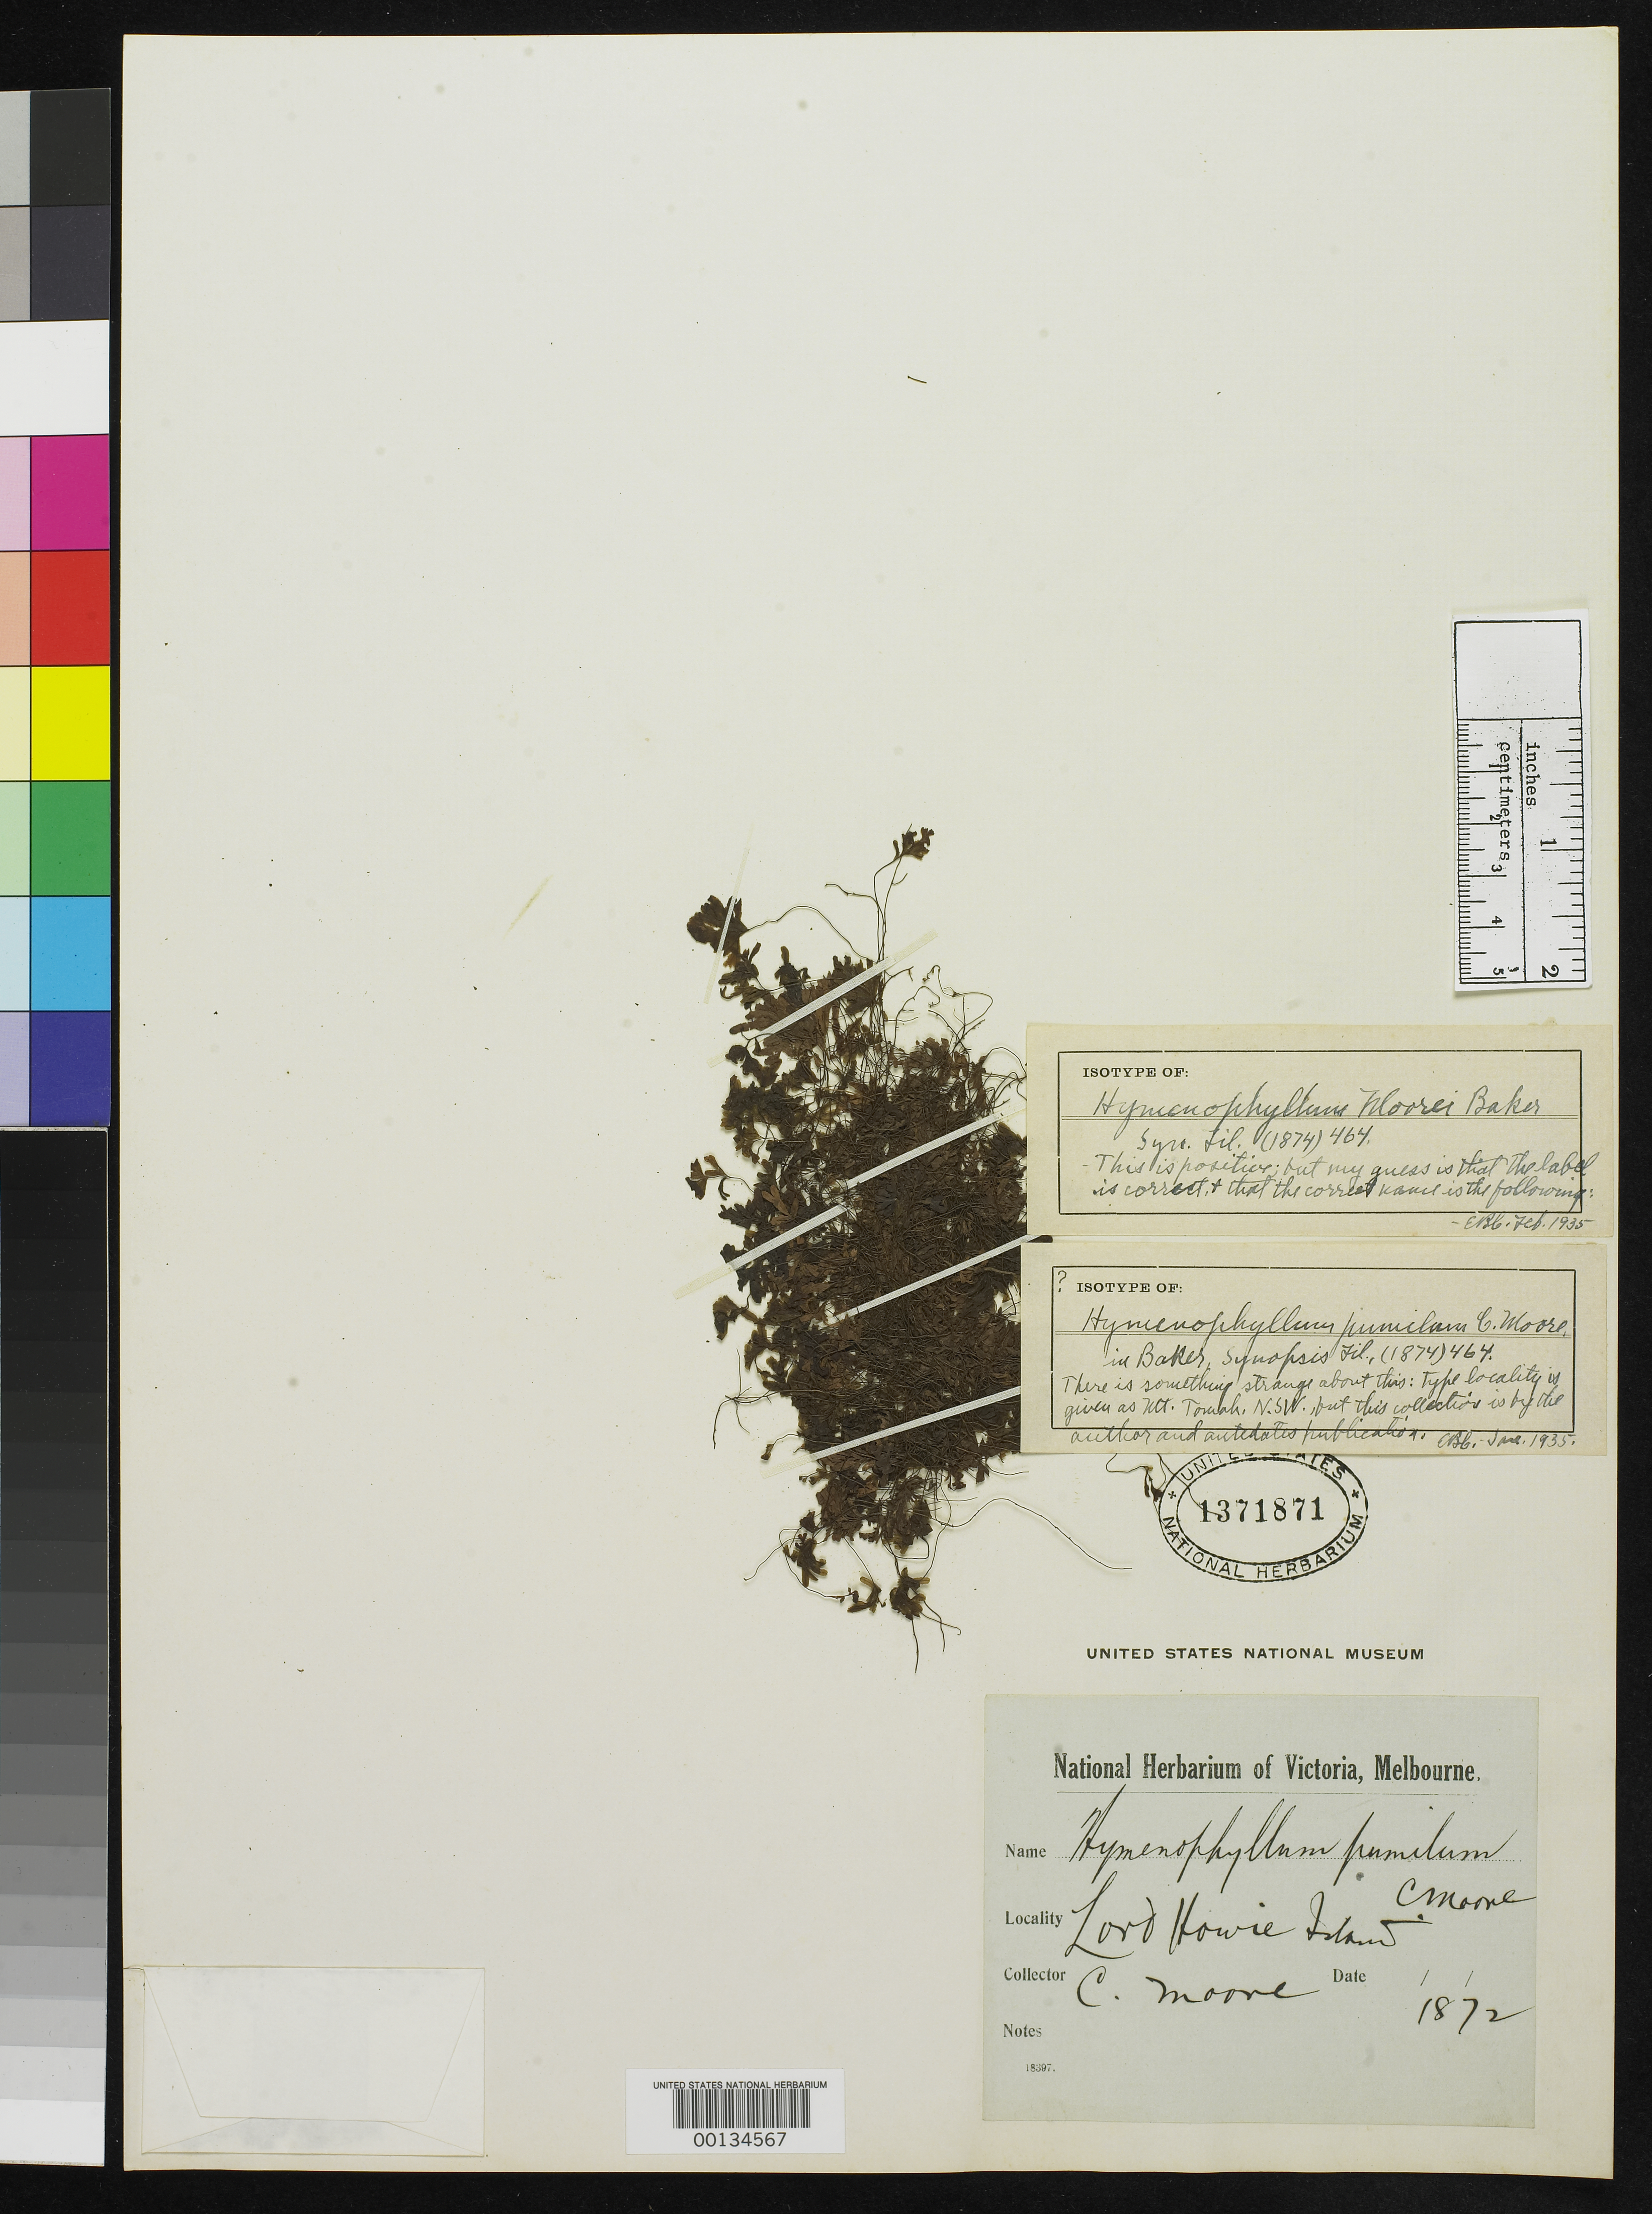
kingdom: Plantae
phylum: Tracheophyta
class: Polypodiopsida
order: Hymenophyllales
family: Hymenophyllaceae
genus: Hymenophyllum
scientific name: Hymenophyllum moorei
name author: Baker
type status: Type Collection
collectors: C. Moore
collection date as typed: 1872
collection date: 1872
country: Australia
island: Lord Howe Island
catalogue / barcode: US 1371871